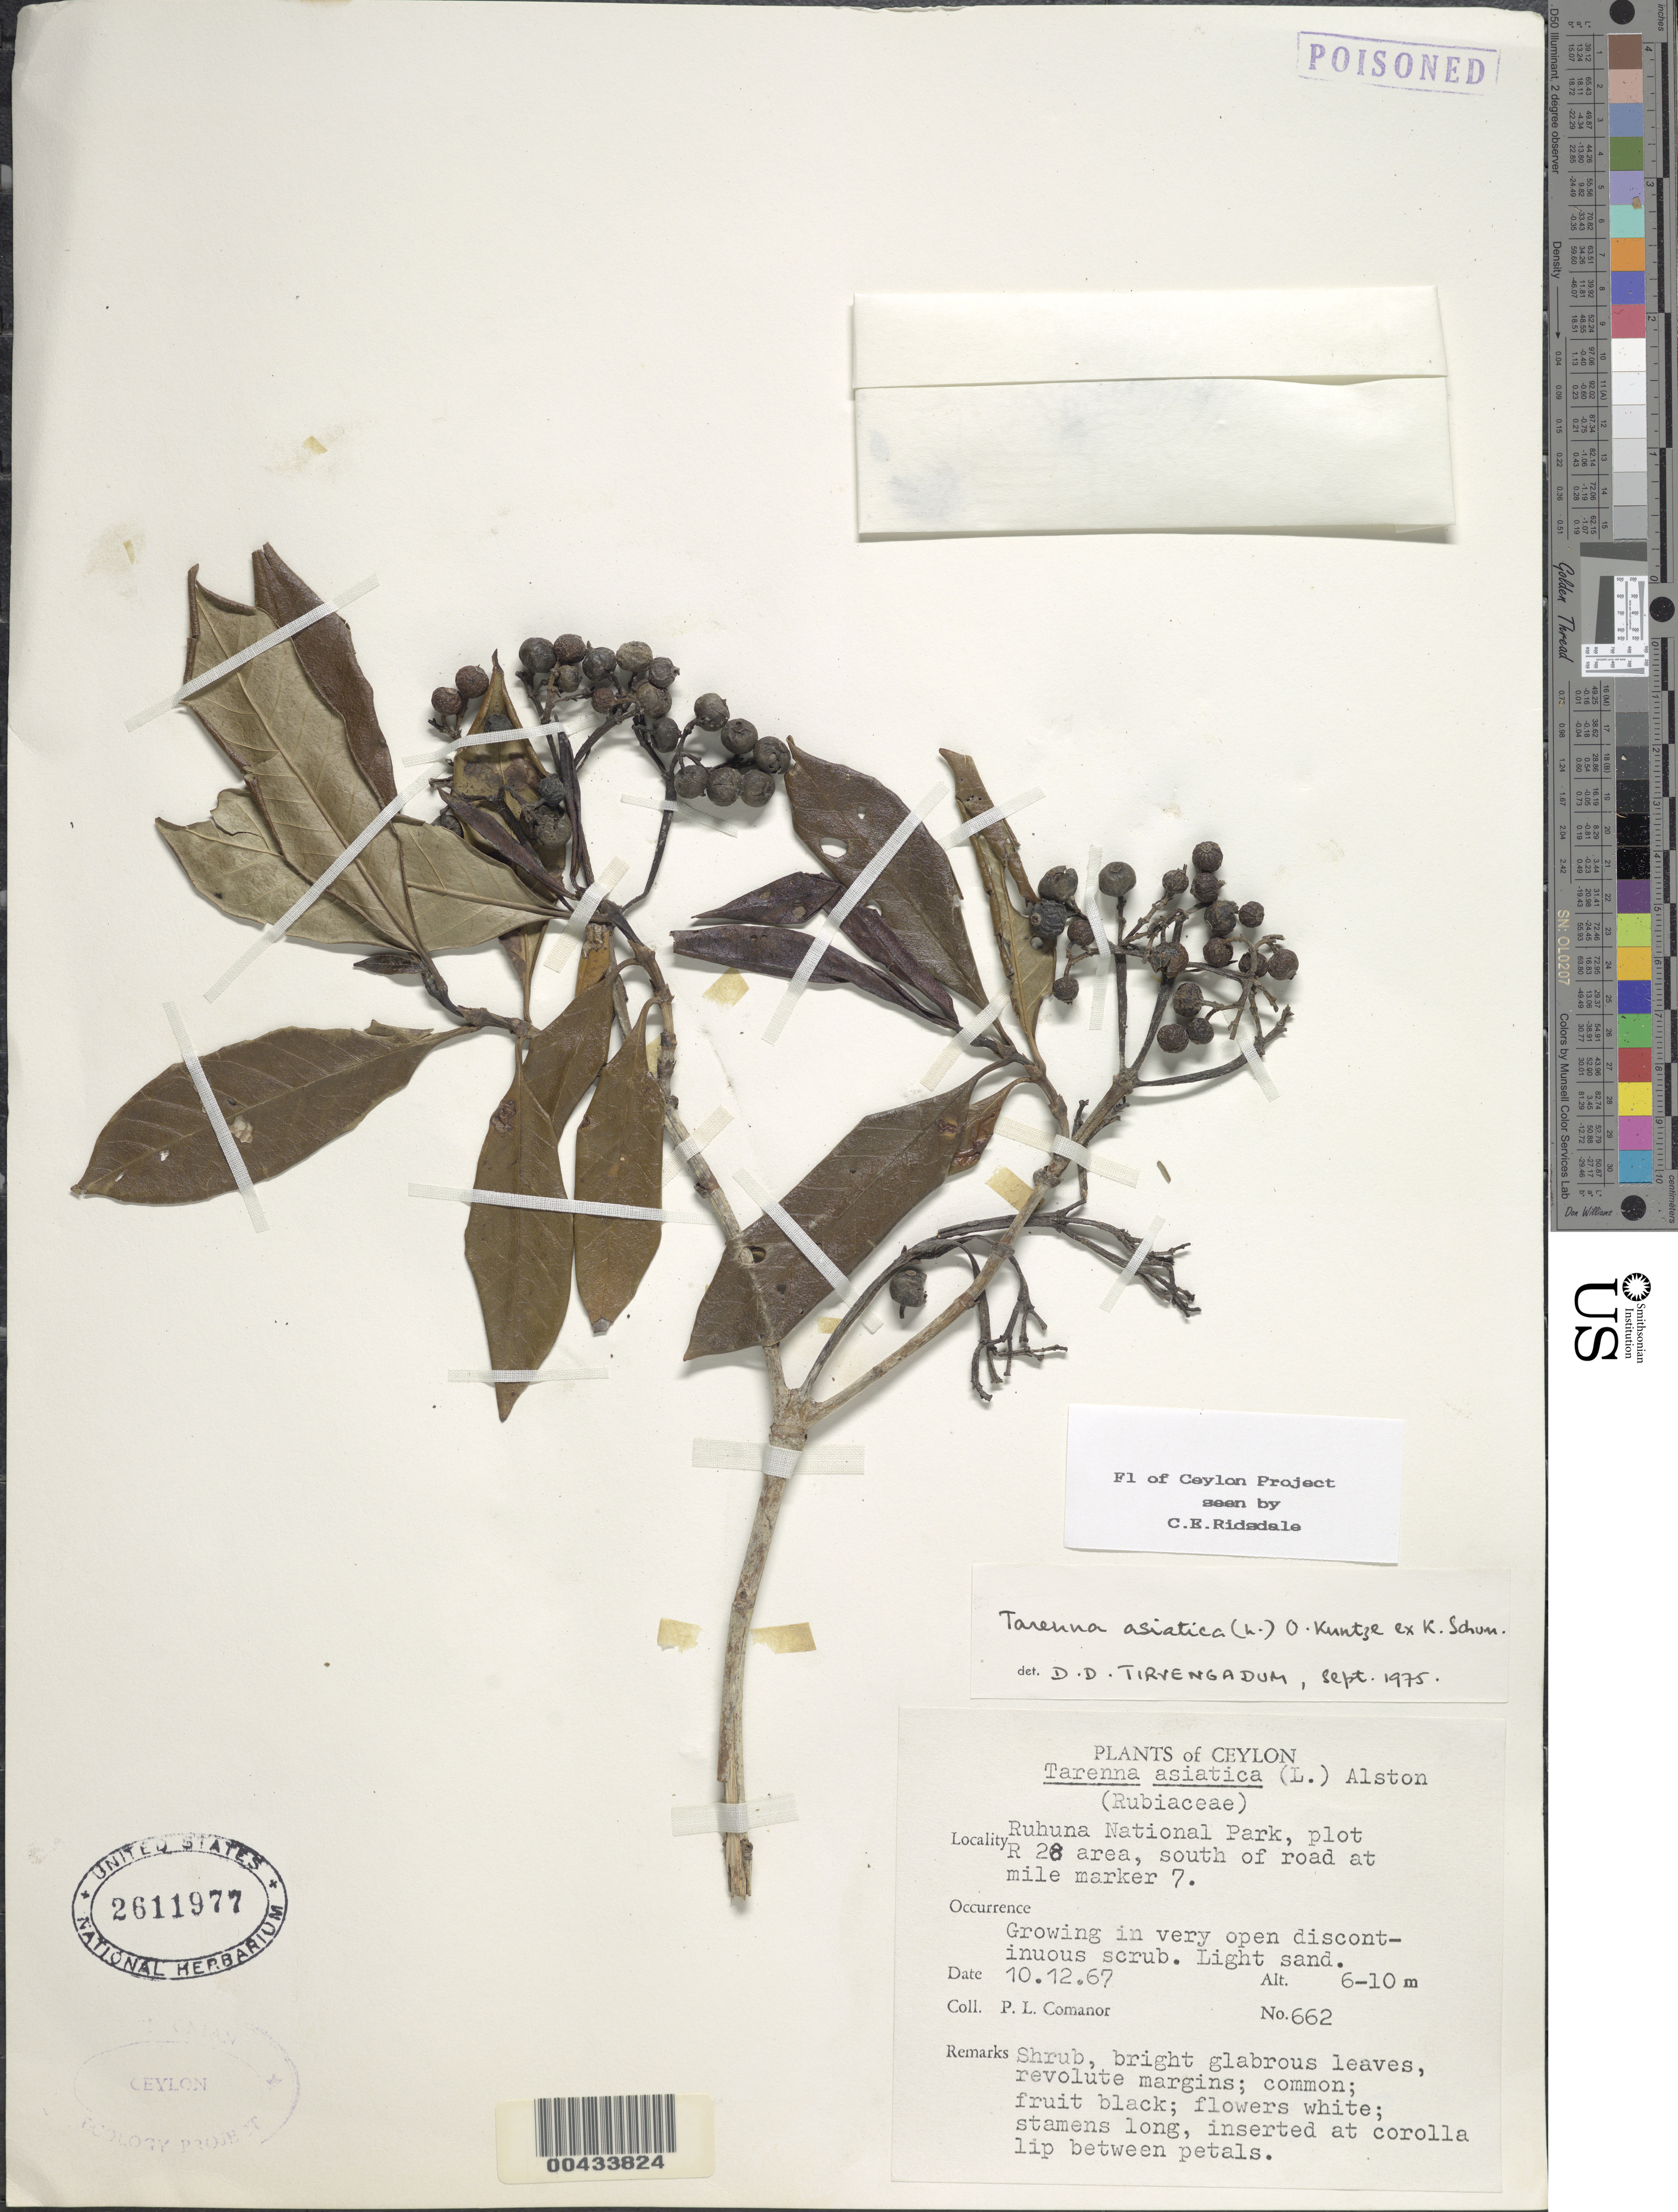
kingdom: Plantae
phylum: Tracheophyta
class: Magnoliopsida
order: Gentianales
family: Rubiaceae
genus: Tarenna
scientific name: Tarenna asiatica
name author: (L.) Kuntze ex K. Schum.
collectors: P. Comanor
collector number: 662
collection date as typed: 10 Dec 1967 or 12 Oct 1967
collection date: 1967-10-12 or 1967-12-10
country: Sri Lanka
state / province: Southern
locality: Ruhuna Natl. Park, plot R 26 area, S of rd at mile marker 7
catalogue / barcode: US 2611977